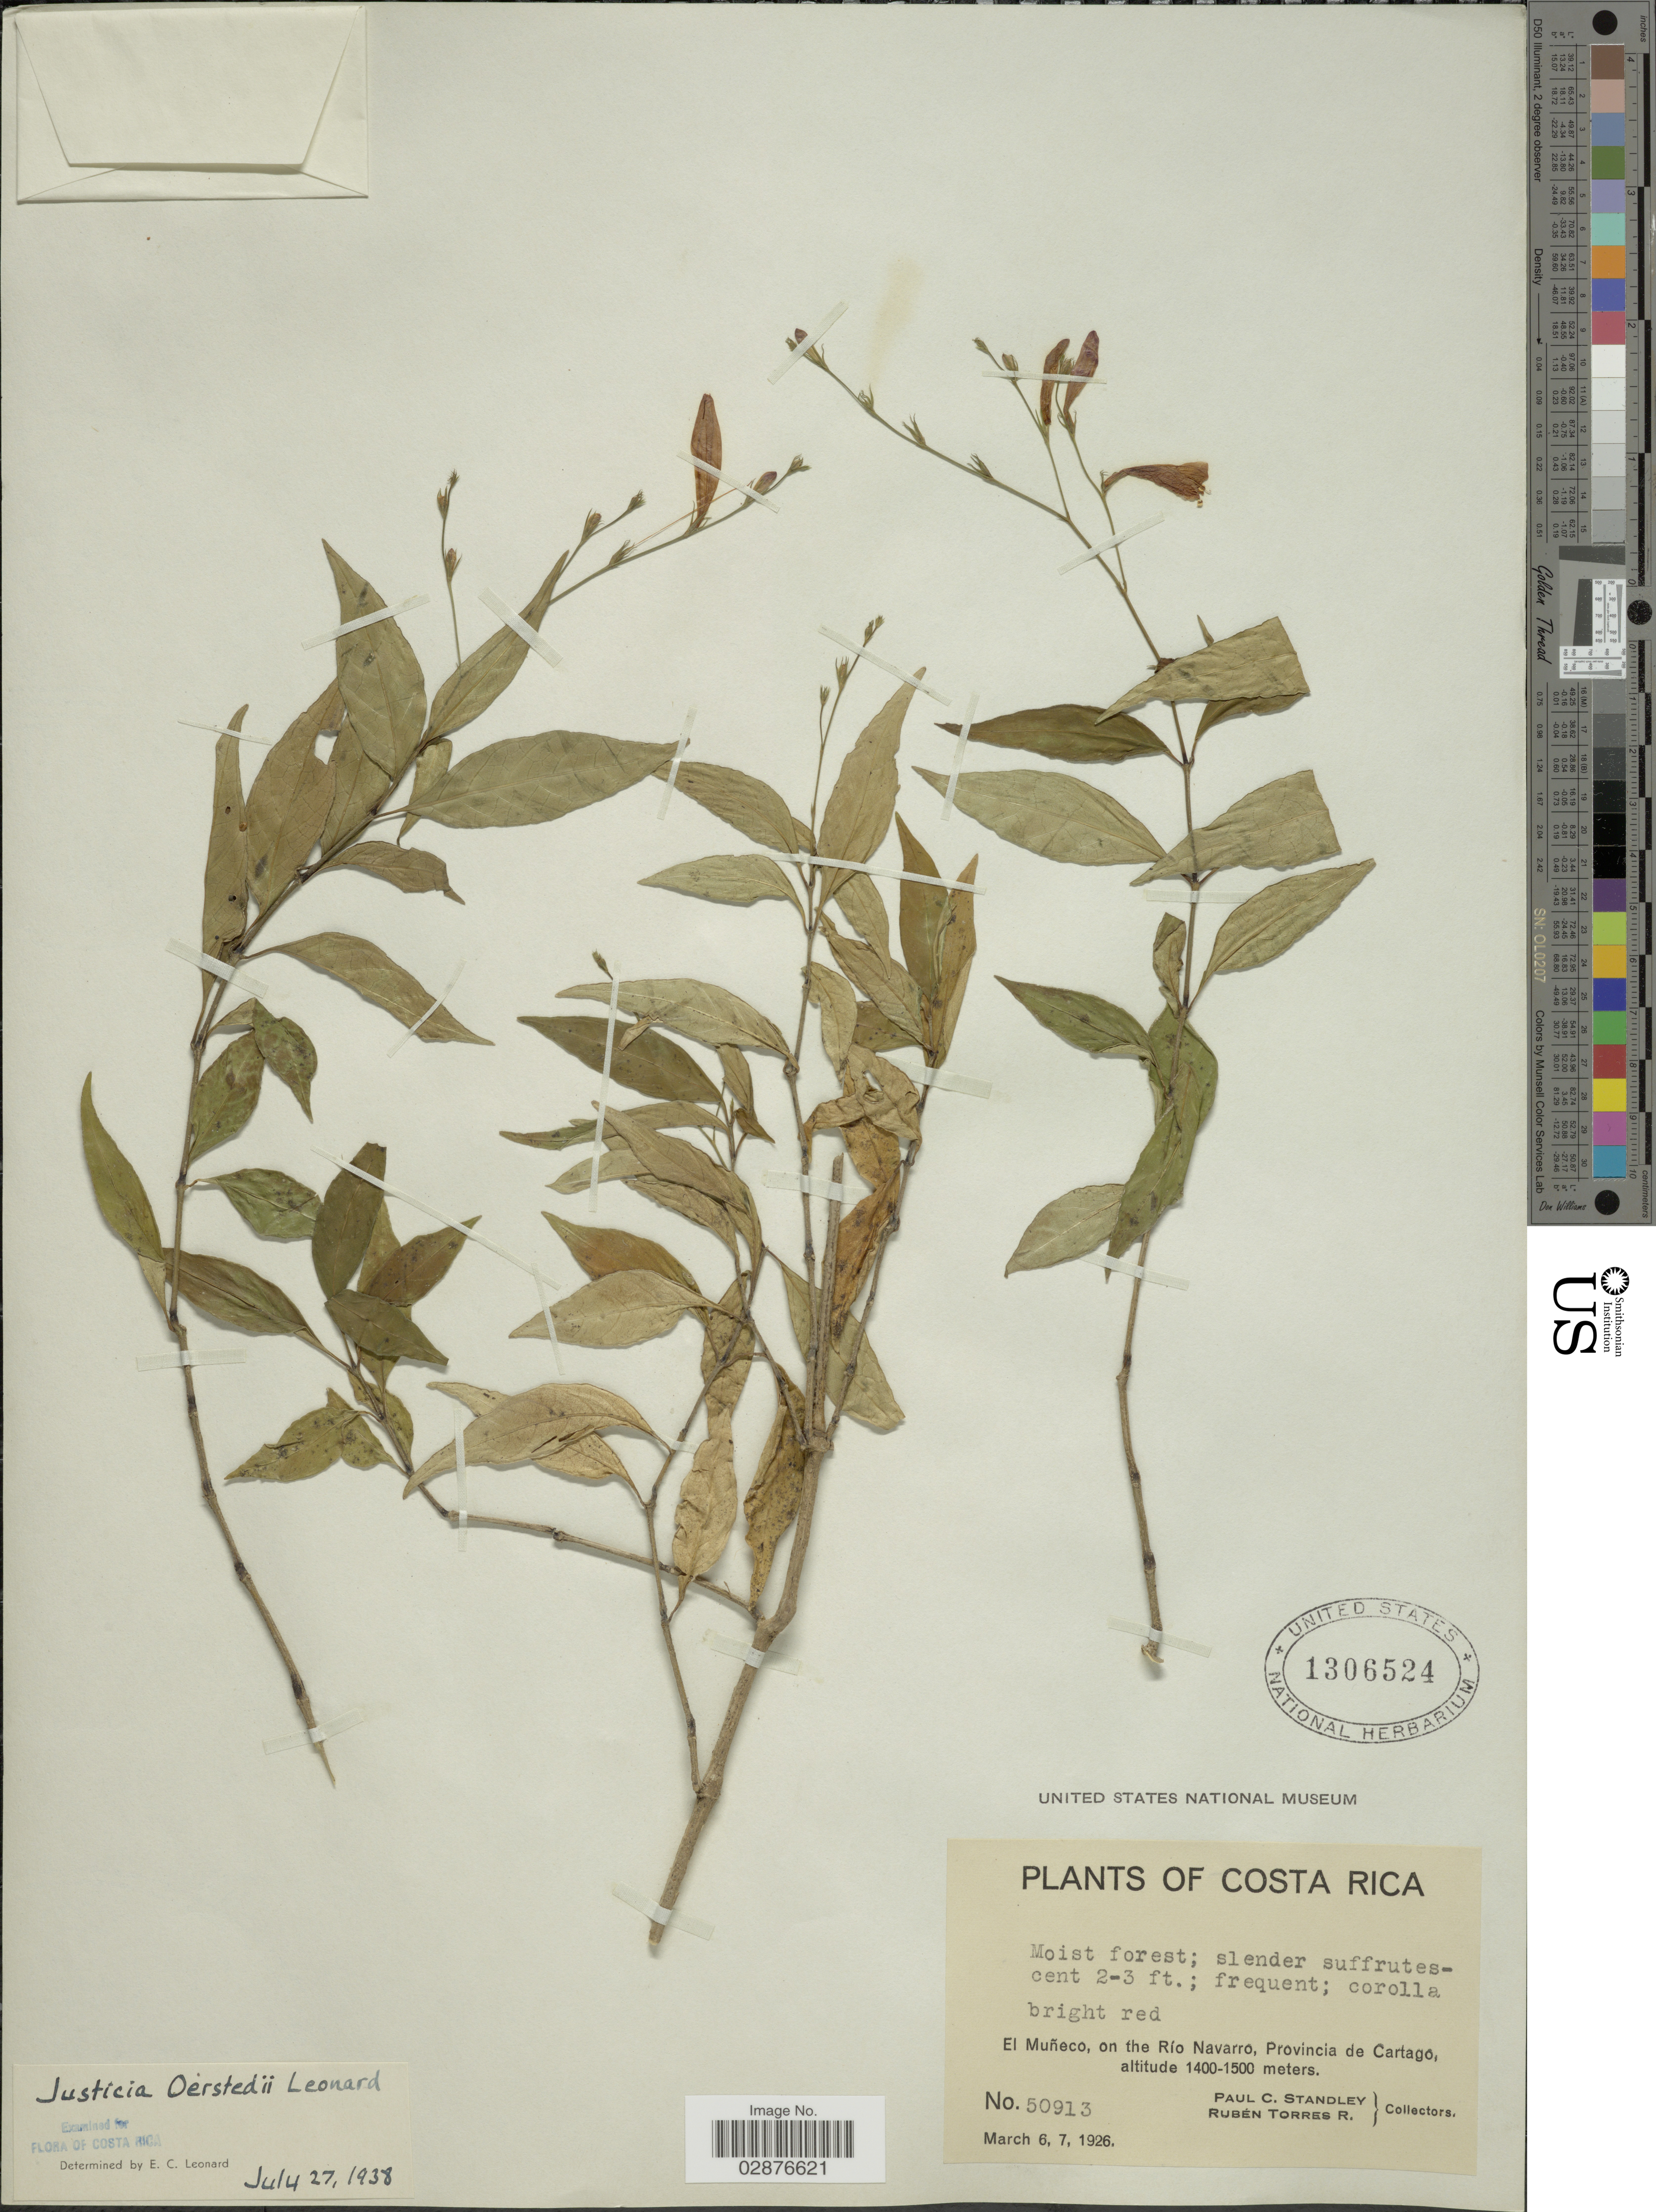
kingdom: Plantae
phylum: Tracheophyta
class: Magnoliopsida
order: Lamiales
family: Acanthaceae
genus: Justicia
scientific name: Justicia oerstedii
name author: Leonard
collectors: P. C. Standley & R. Torres Rojas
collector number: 50913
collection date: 1926-03-06/1926-03-07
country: Costa Rica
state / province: Cartago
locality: El Muñeco, on the Río Navarro.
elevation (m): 1400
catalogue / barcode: US 1306524